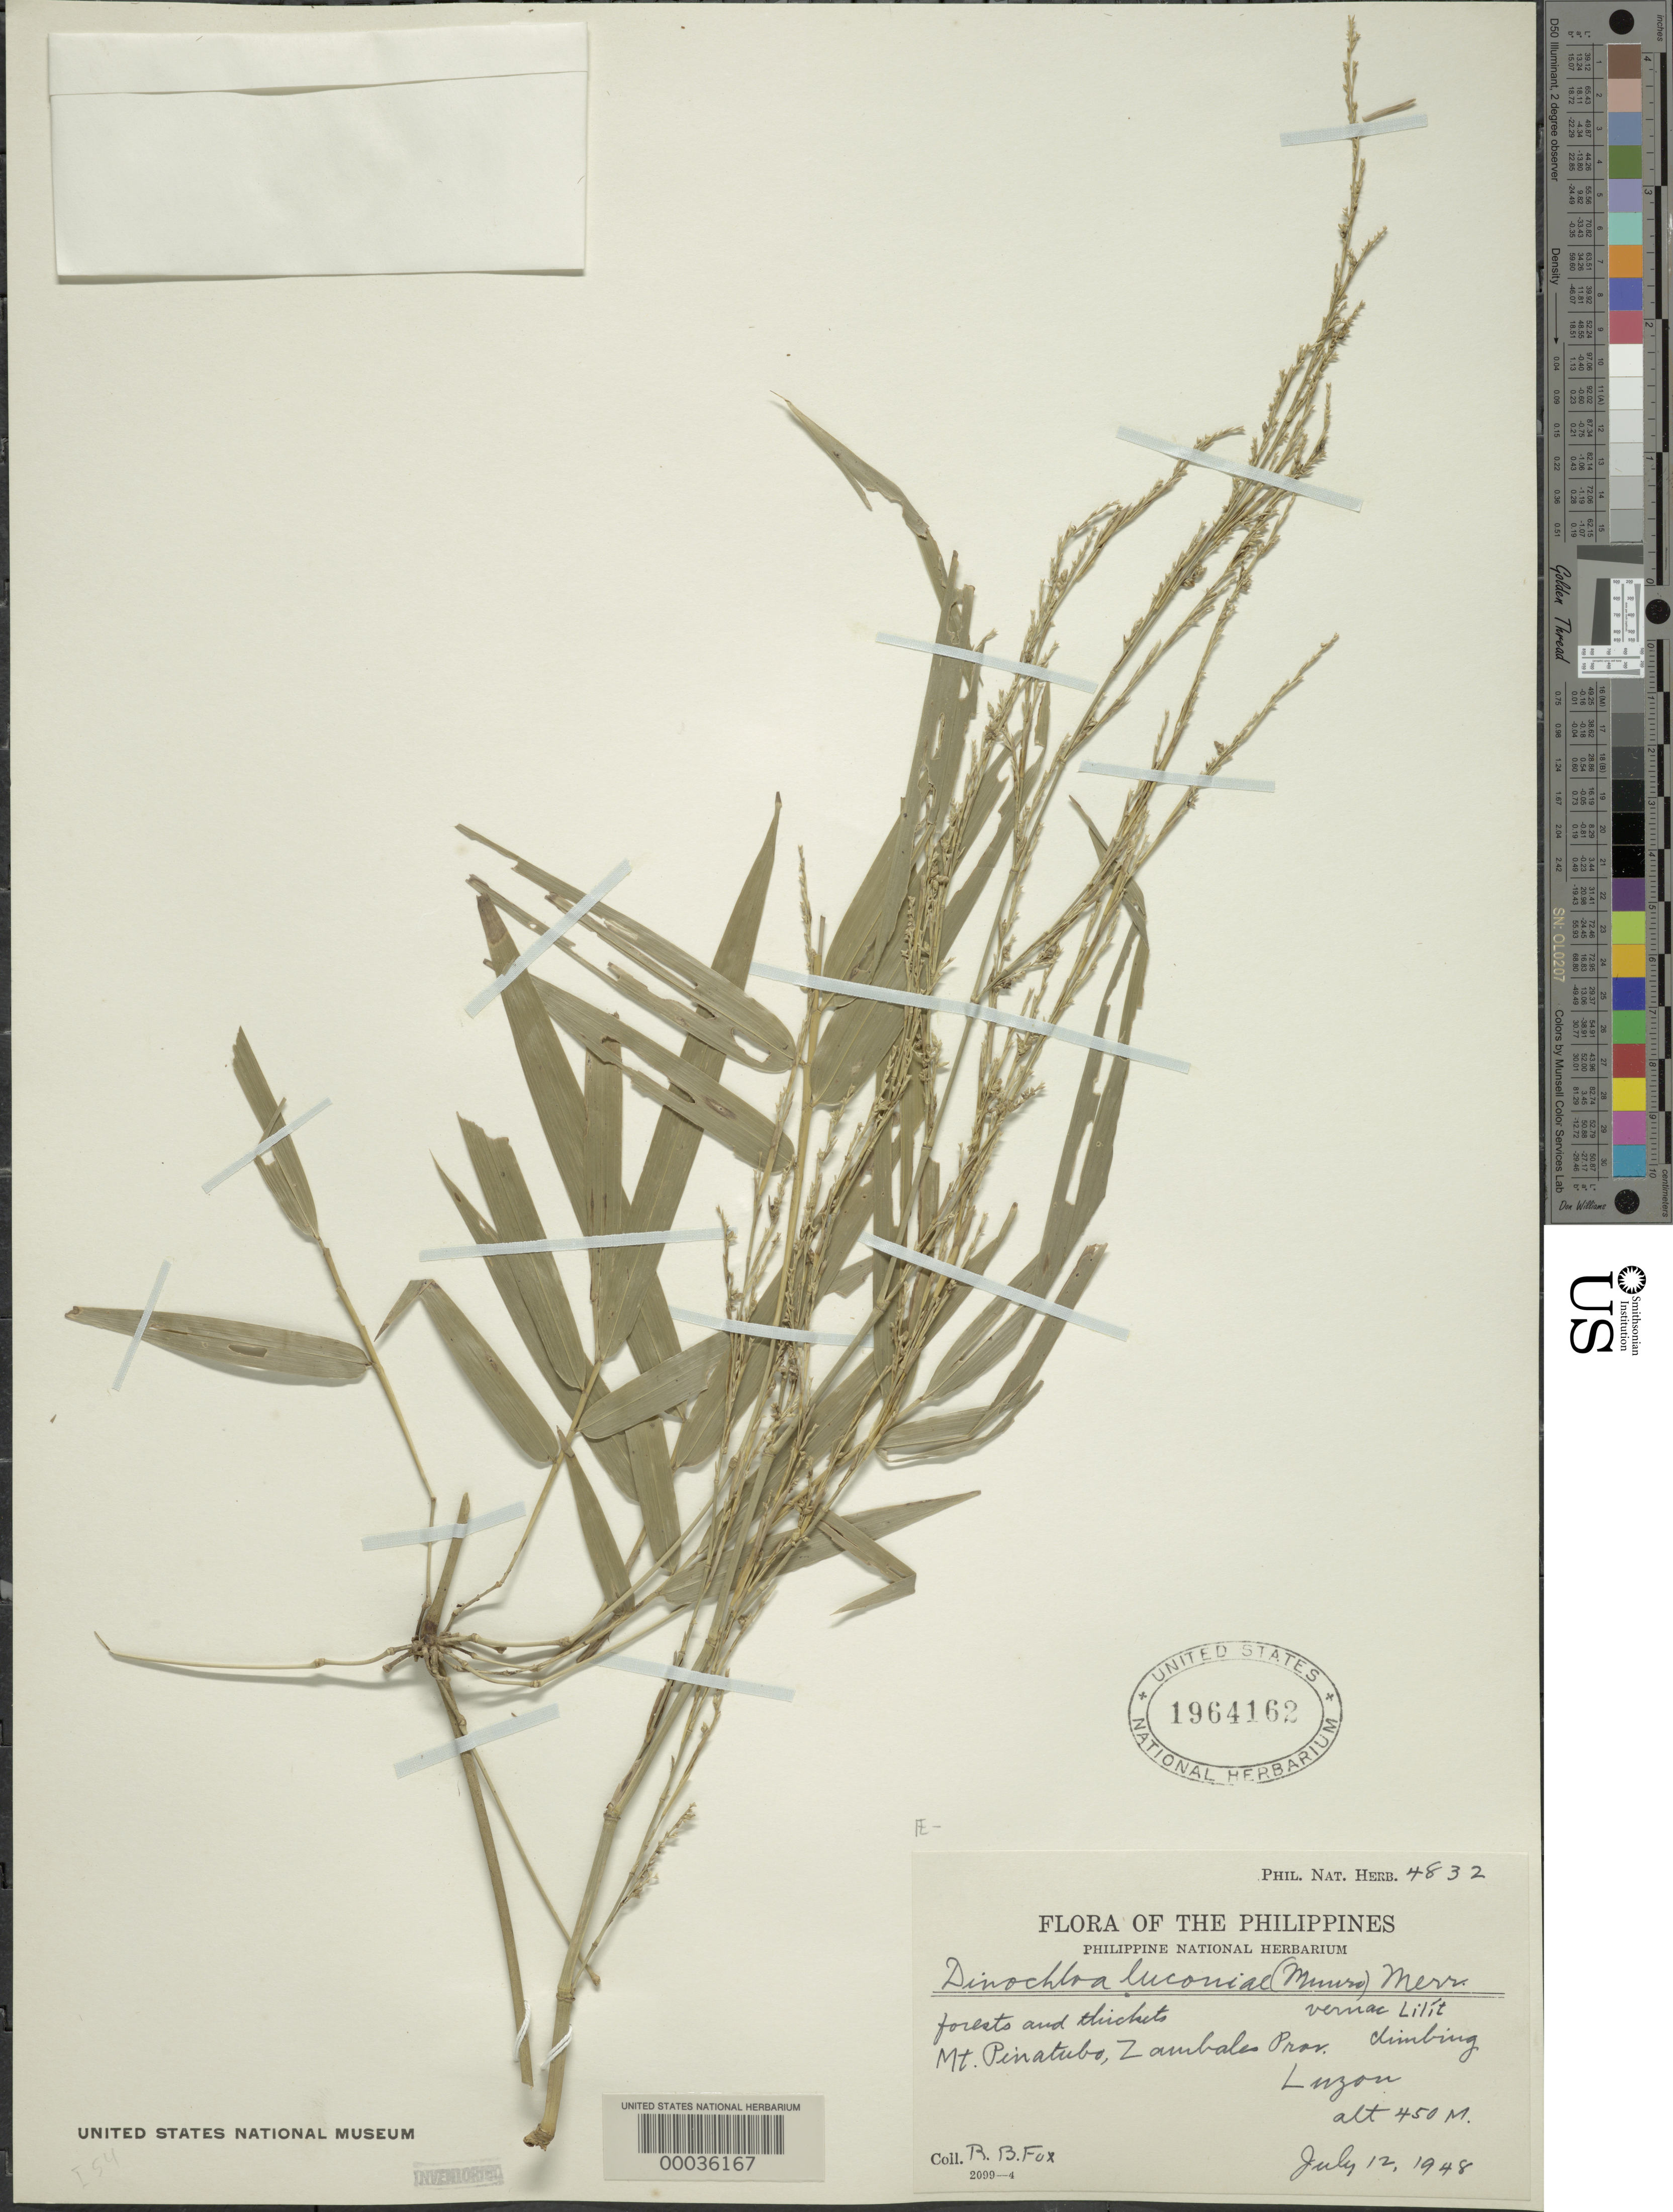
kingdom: Plantae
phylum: Tracheophyta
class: Liliopsida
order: Poales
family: Poaceae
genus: Dinochloa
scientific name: Dinochloa luconiae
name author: (Munro) Merr.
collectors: R. Fox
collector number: Pnh 4832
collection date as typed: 12 Jul 1948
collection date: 1948-07-12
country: Philippines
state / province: Central Luzon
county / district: Zambales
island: Luzon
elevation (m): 450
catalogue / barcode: US 1964162